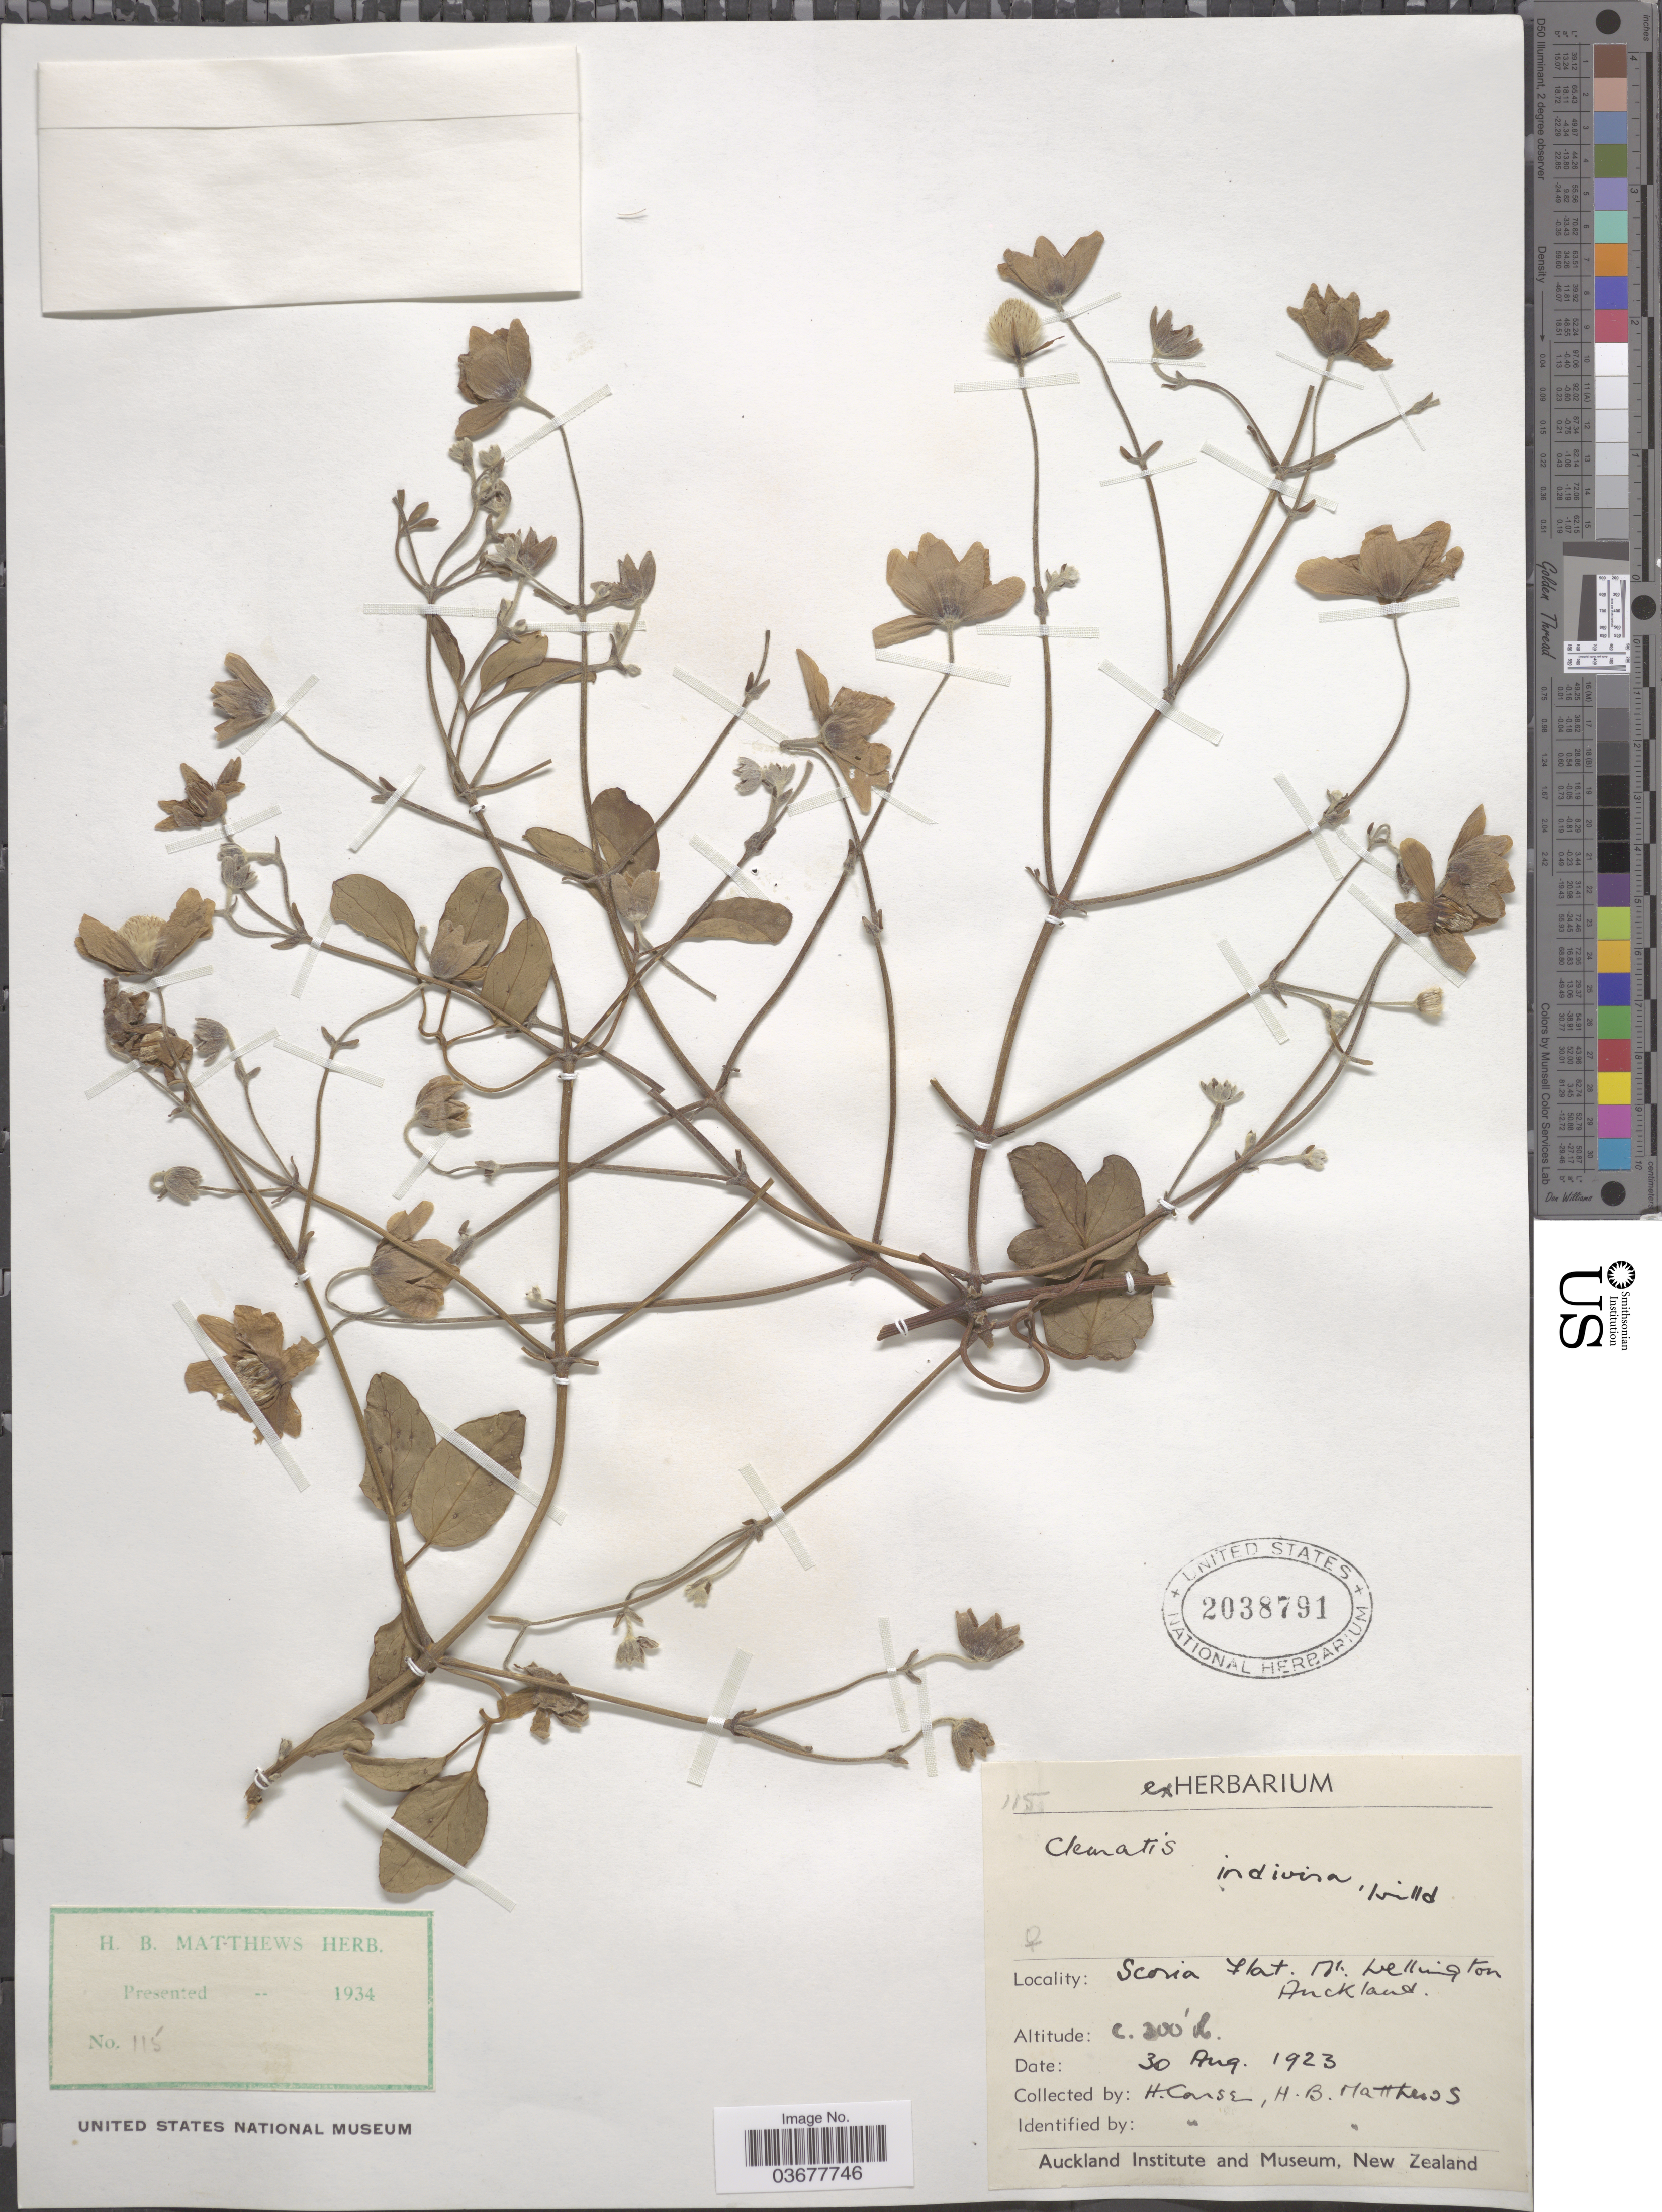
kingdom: Plantae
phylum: Tracheophyta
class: Magnoliopsida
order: Ranunculales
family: Ranunculaceae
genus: Clematis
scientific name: Clematis indivisa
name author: Willd.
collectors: H. Carse & H. B. Matthews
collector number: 115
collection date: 1923-08-30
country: New Zealand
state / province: Auckland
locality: Scoria Flat. Mt. Wellington.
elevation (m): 61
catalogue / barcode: US 2038791